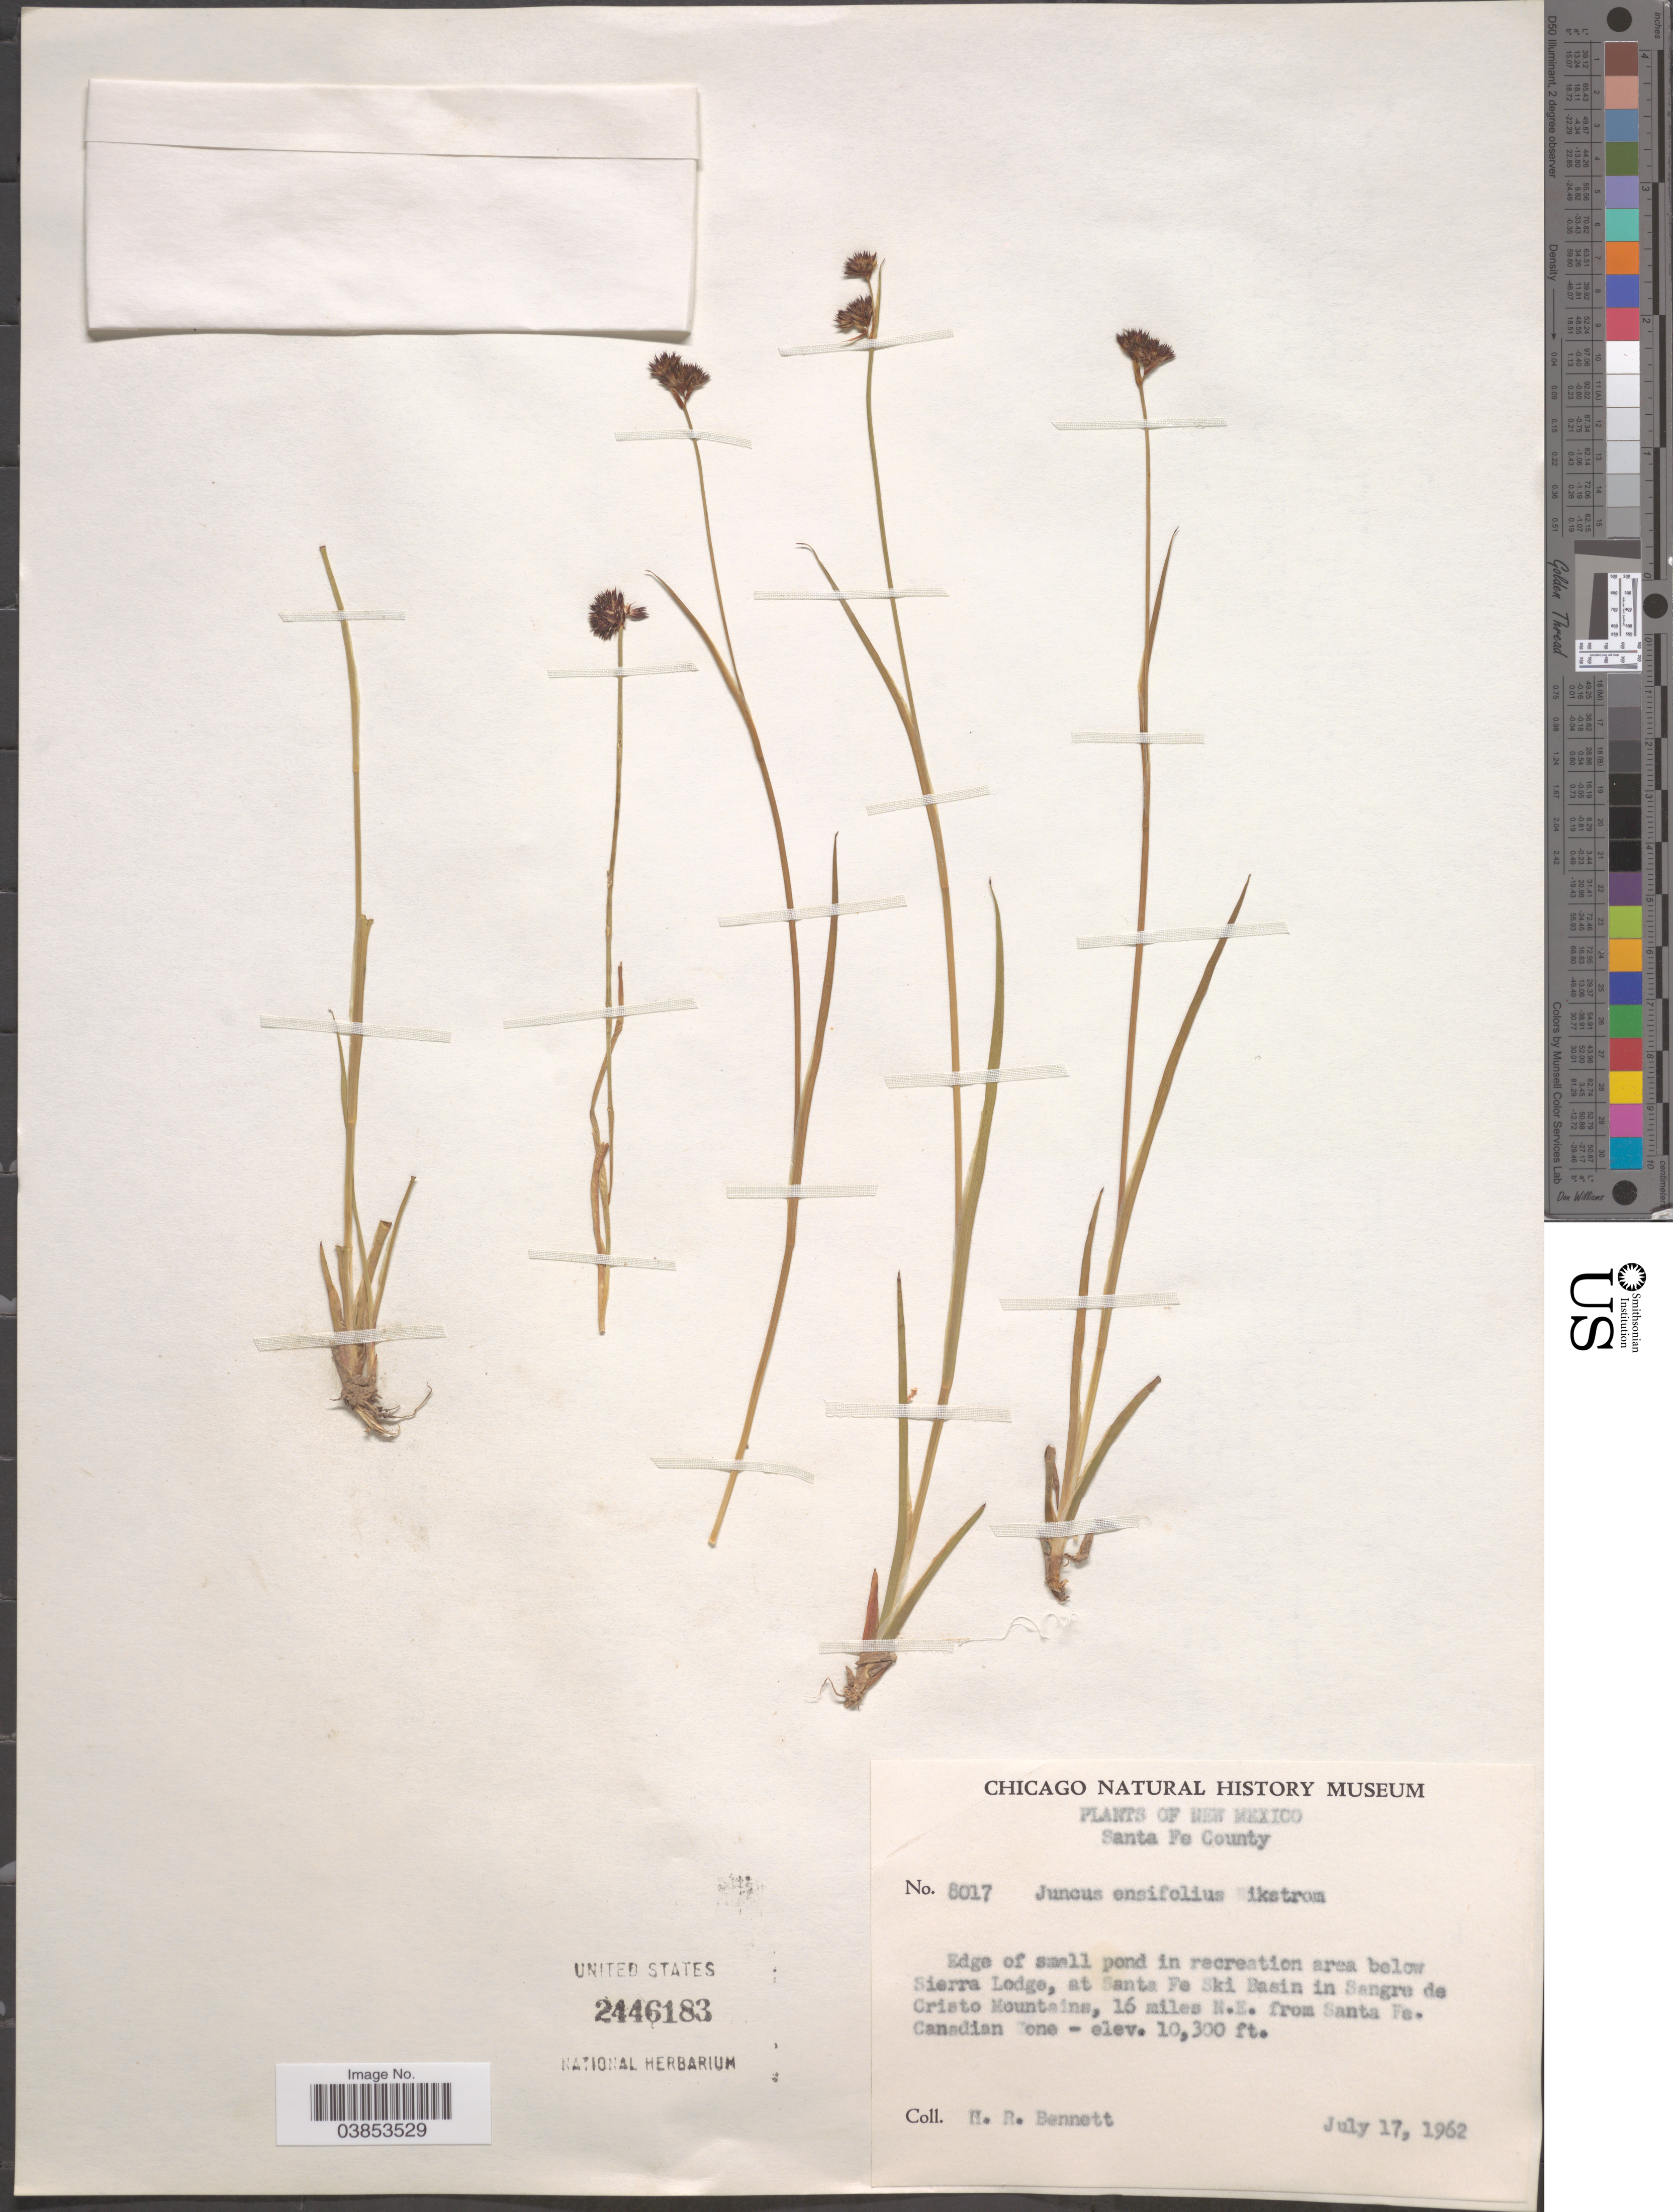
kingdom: Plantae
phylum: Tracheophyta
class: Liliopsida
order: Poales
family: Juncaceae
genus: Juncus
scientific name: Juncus ensifolius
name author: Wikstr.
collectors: H. R. Bennett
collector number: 8017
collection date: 1962-07-17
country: United States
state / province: New Mexico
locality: Santa Fe County. Area below Sierra Lodge, at Santa Fe Ski Basin in Sangre de Cristo Mountains, 16 miles N.E. from Santa Fe. Canadian Zone.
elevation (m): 3139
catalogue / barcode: US 2446183